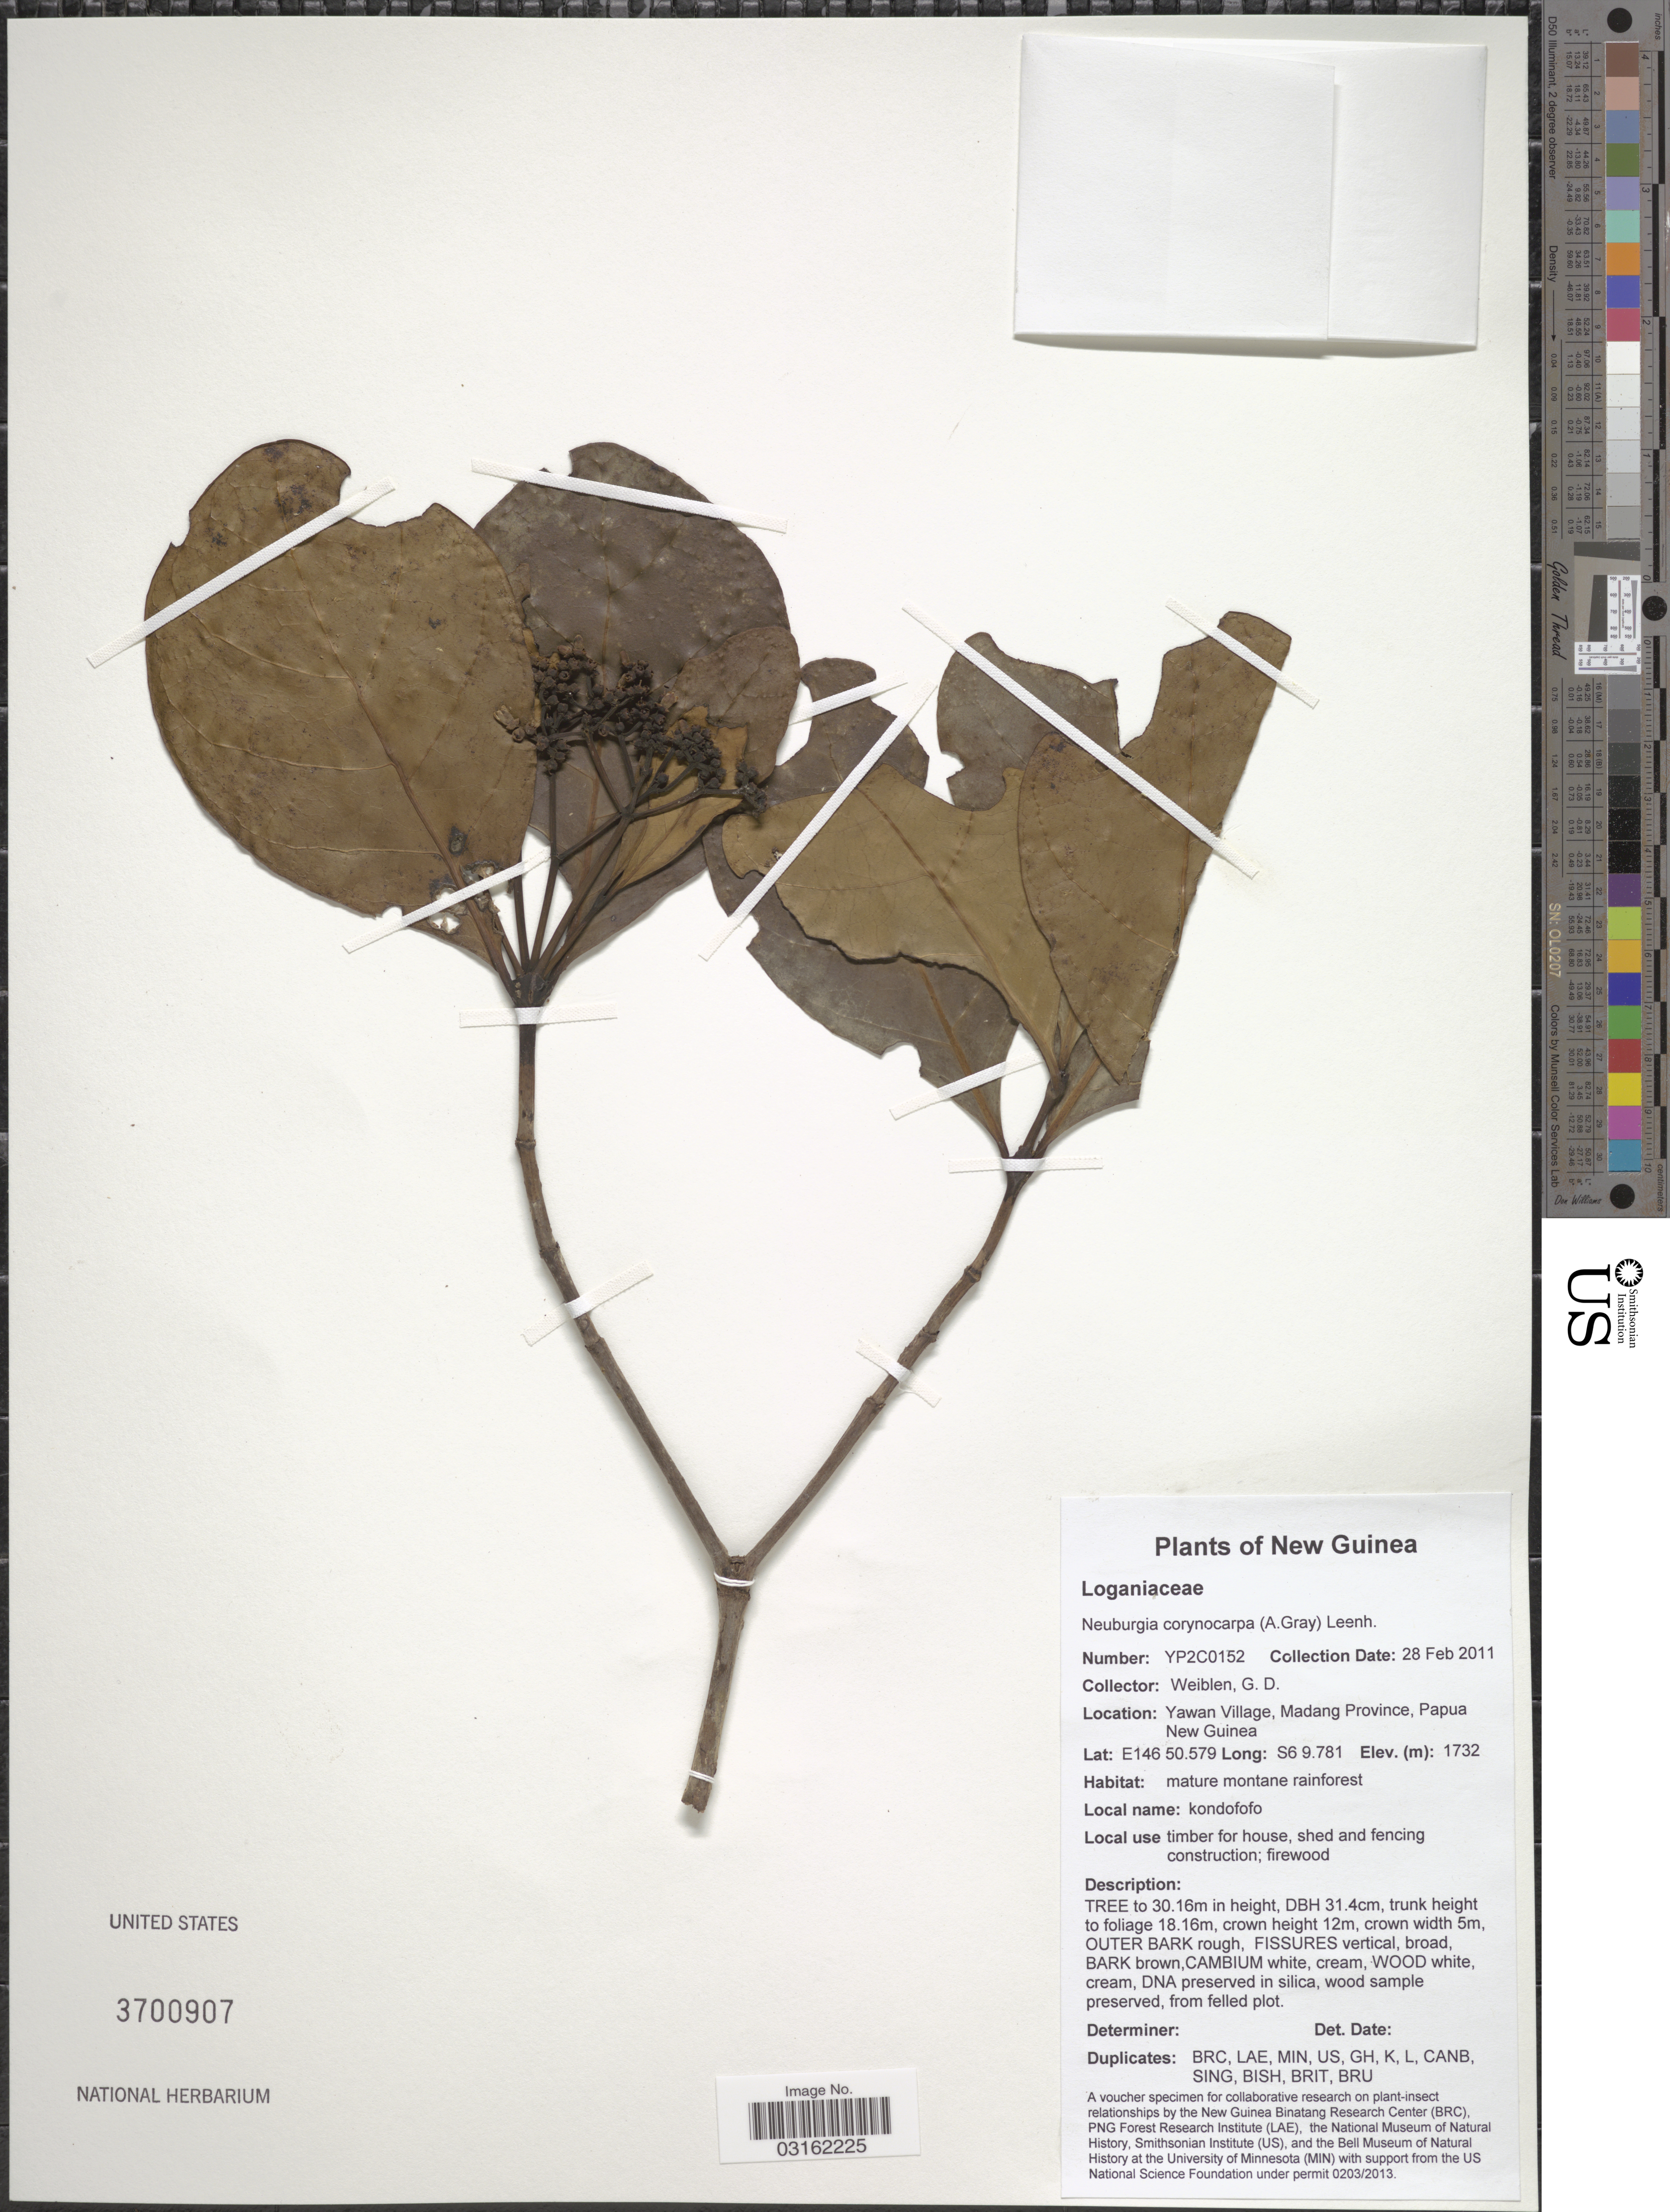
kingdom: Plantae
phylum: Tracheophyta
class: Magnoliopsida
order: Gentianales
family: Loganiaceae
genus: Neuburgia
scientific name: Neuburgia corynocarpa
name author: (A. Gray) Leenh.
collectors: G. D. Weiblen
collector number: YP2C0152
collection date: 2011-02-28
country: Papua New Guinea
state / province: Madang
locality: New Guinea, Yawan Village, Madang Province.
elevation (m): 1732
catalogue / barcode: US 3700907